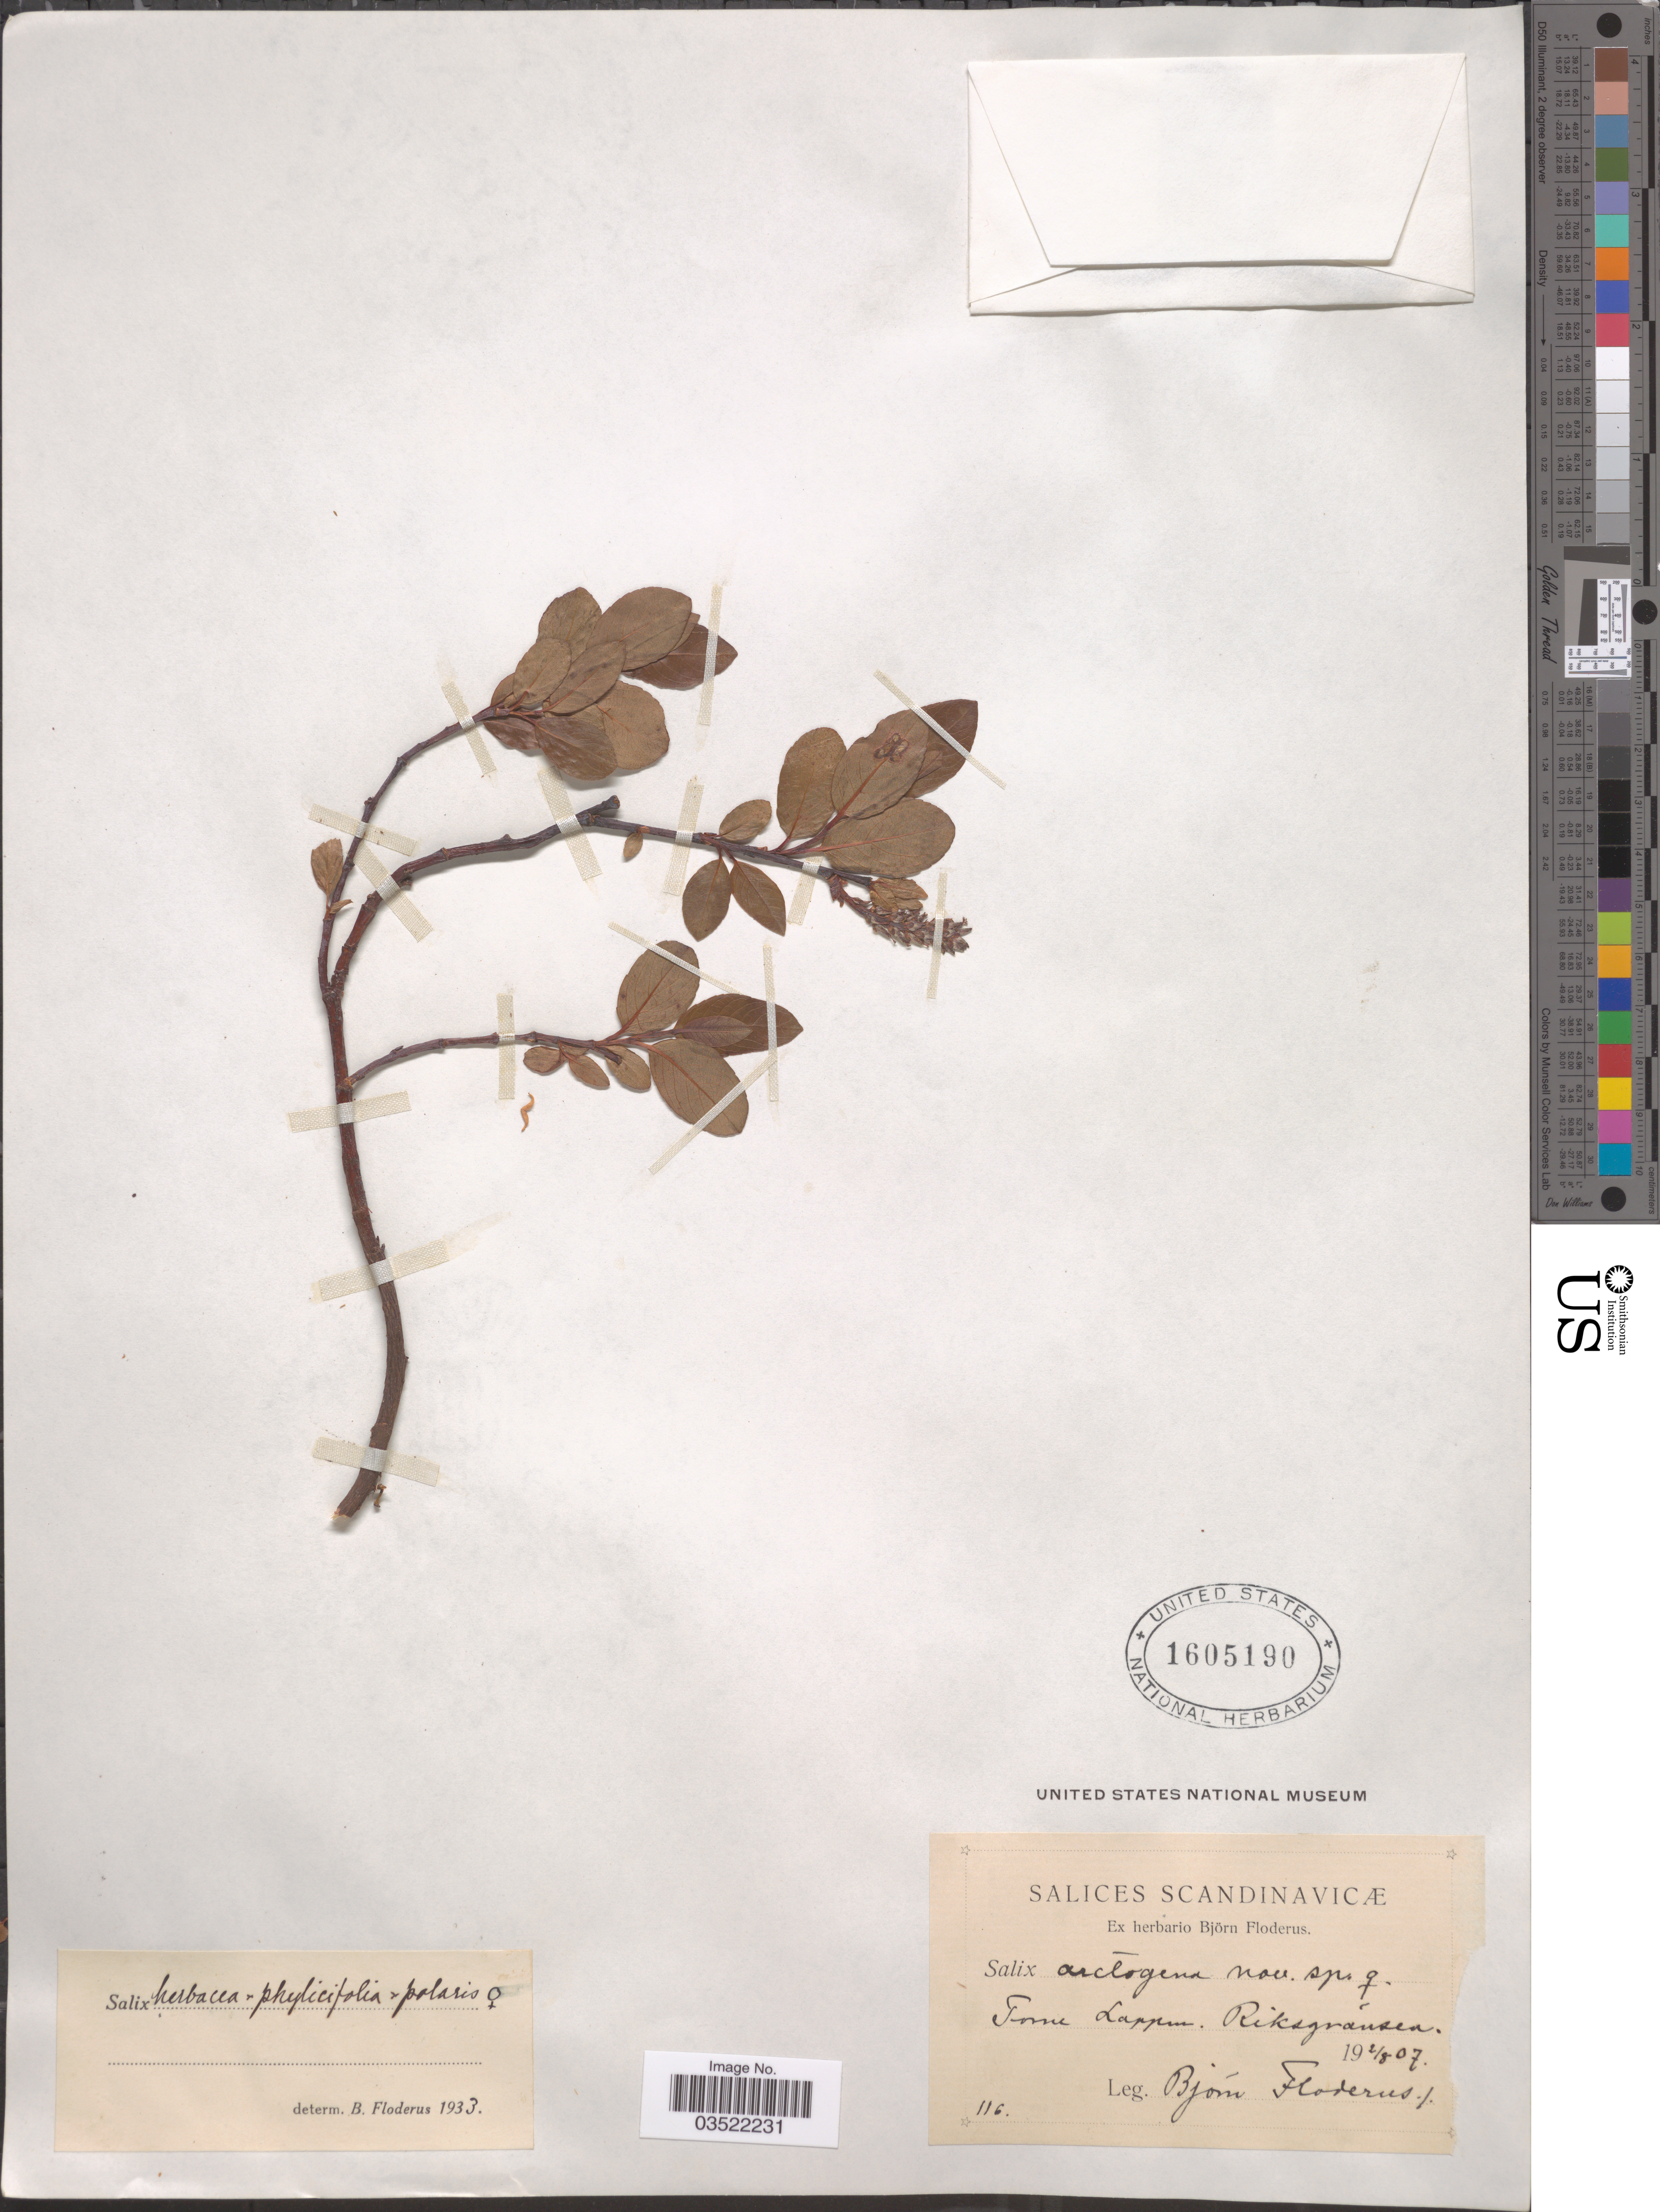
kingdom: Plantae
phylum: Tracheophyta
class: Magnoliopsida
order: Malpighiales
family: Salicaceae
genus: Salix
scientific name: Salix herbacea x S. phylicifolia L. x S. polaris Wahlenb.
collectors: B. G. O. Floderus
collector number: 116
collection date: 1907-08-02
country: Sweden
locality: Scandinavicæ. Torne Lappm. Riksgrãnsen.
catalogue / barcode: US 1605190